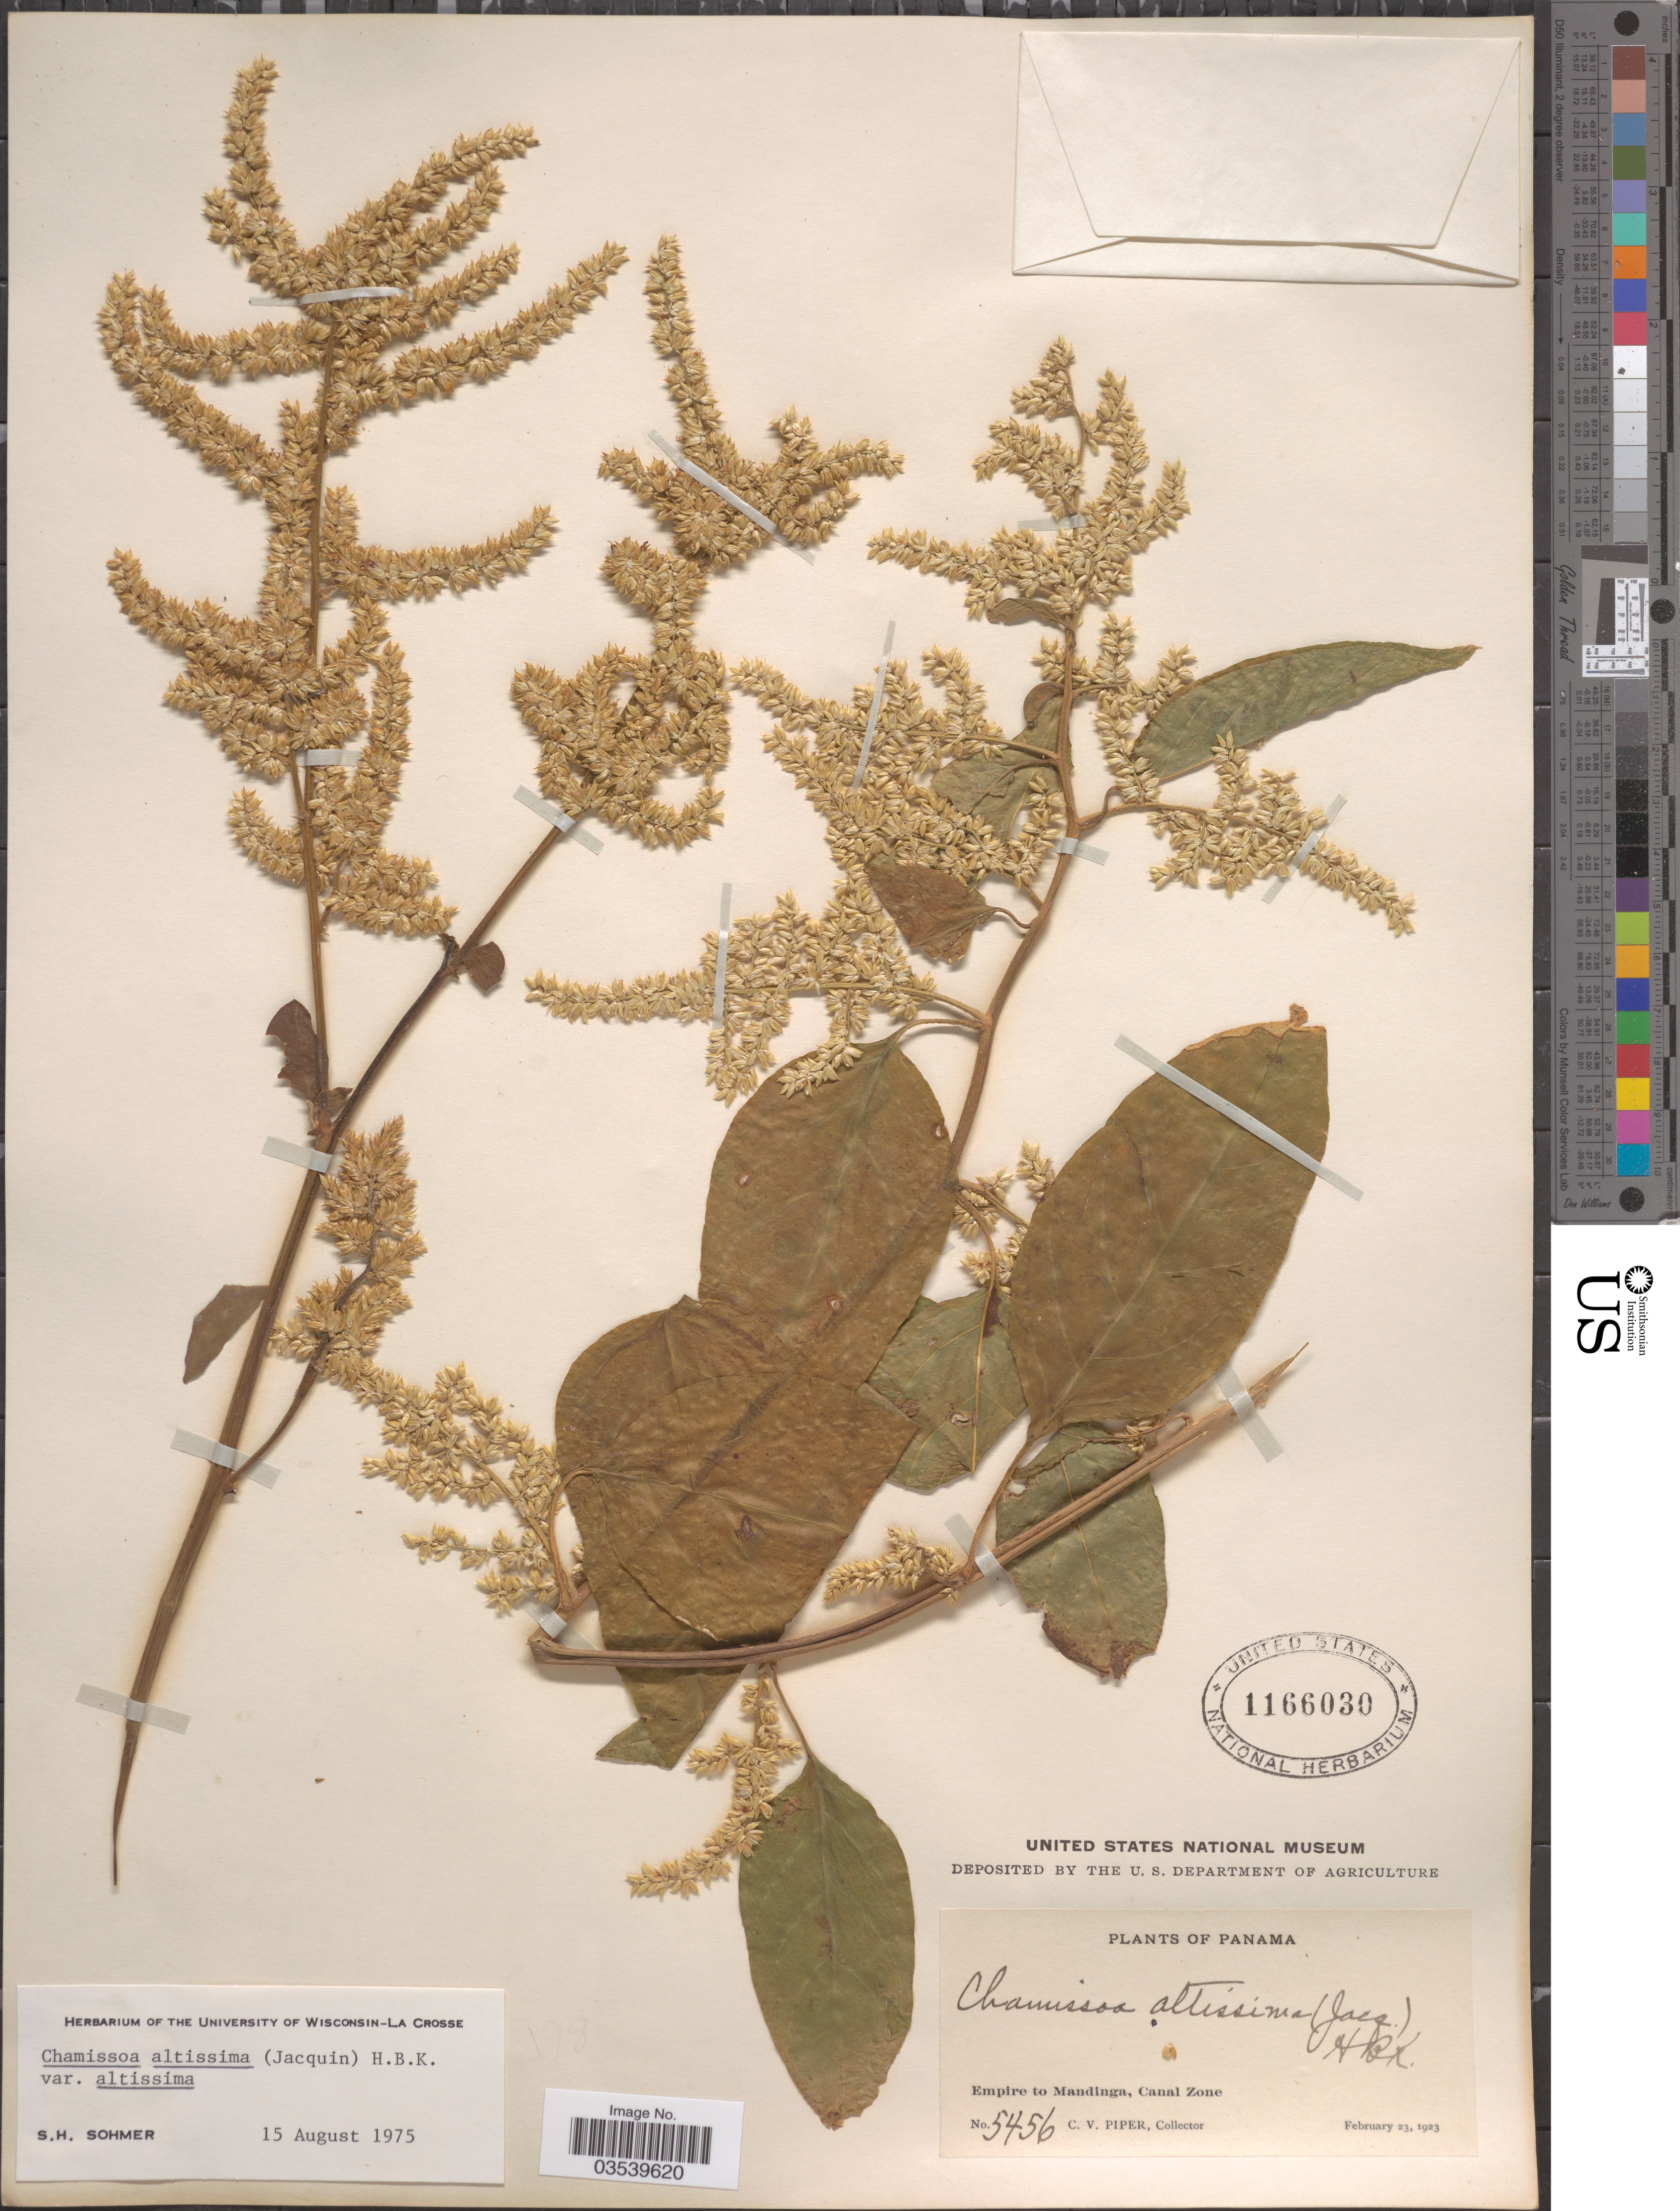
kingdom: Plantae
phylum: Tracheophyta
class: Magnoliopsida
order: Caryophyllales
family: Amaranthaceae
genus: Chamissoa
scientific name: Chamissoa altissima var. altissima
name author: (Jacq.) Kunth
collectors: C. V. Piper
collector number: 5456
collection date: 1923-02-23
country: Panama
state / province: Colón / Panamá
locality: Empire of Mandinga, Canal Zone.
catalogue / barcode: US 1166030